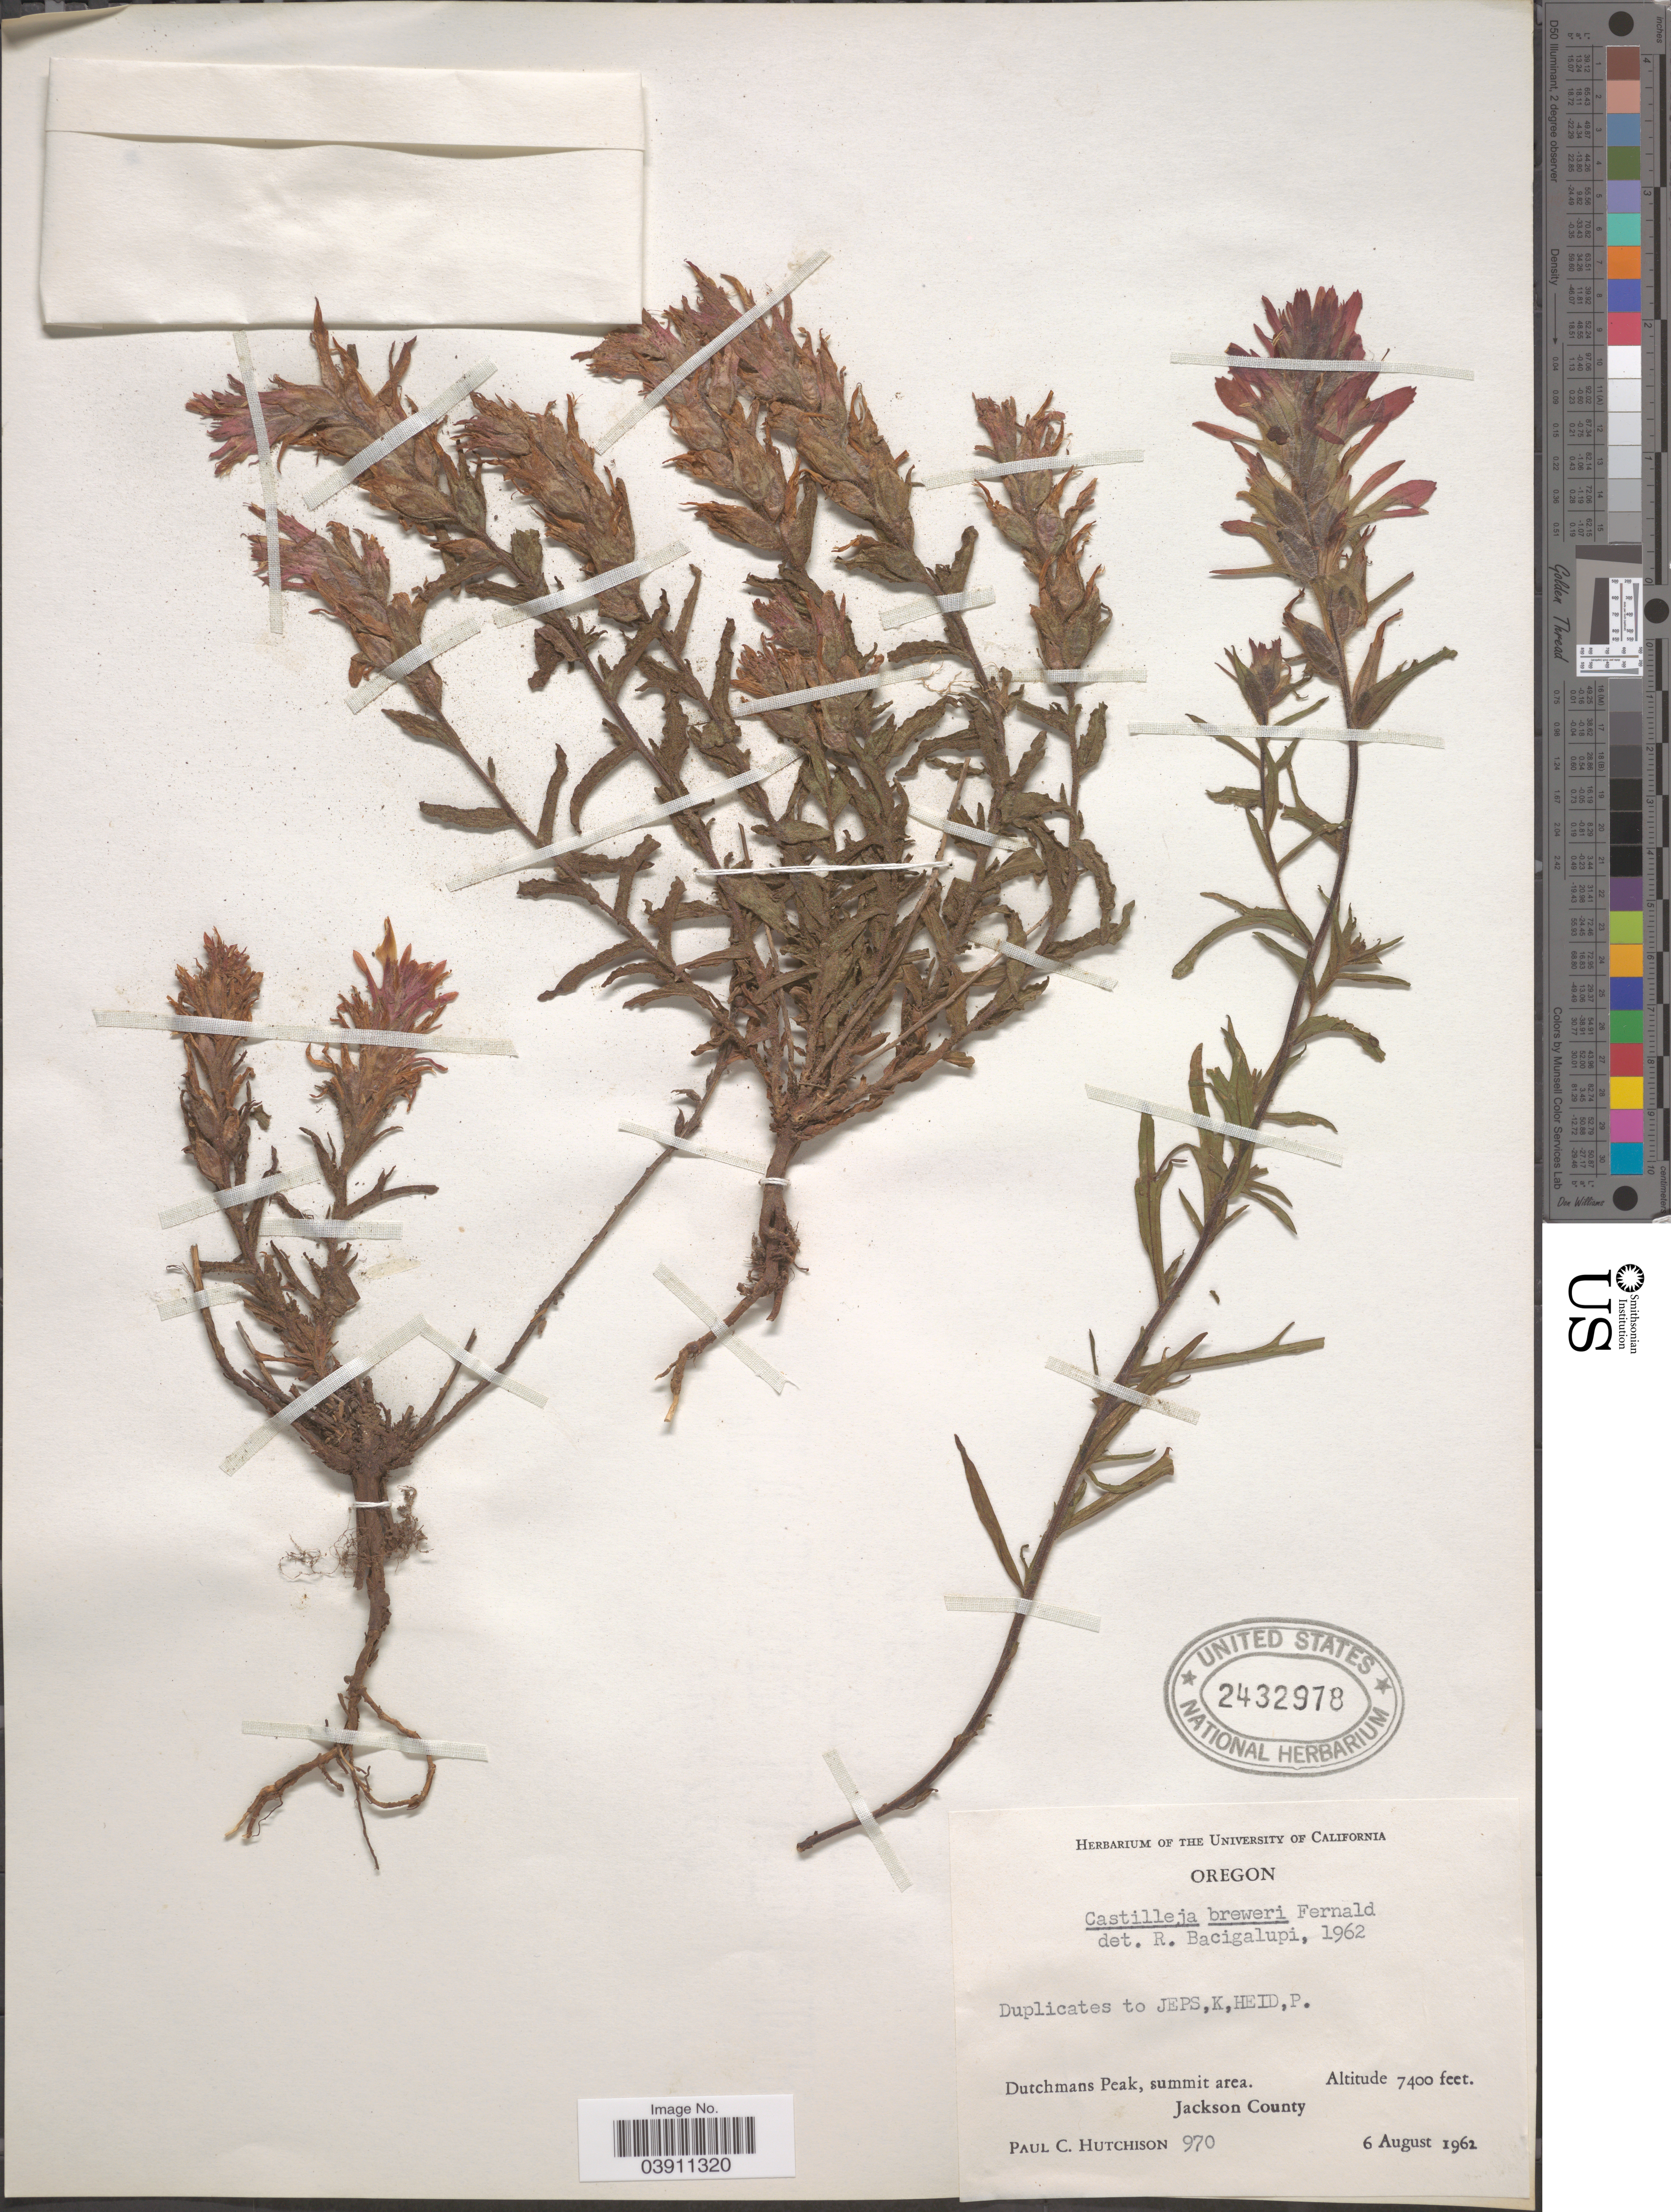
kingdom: Plantae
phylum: Tracheophyta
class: Magnoliopsida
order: Lamiales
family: Orobanchaceae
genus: Castilleja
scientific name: Castilleja breweri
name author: Fernald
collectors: P. C. Hutchison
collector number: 970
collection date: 1962-08-06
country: United States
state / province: Oregon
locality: Dutchmans Peak, summit area. Jackson County.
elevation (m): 2256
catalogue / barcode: US 2432978